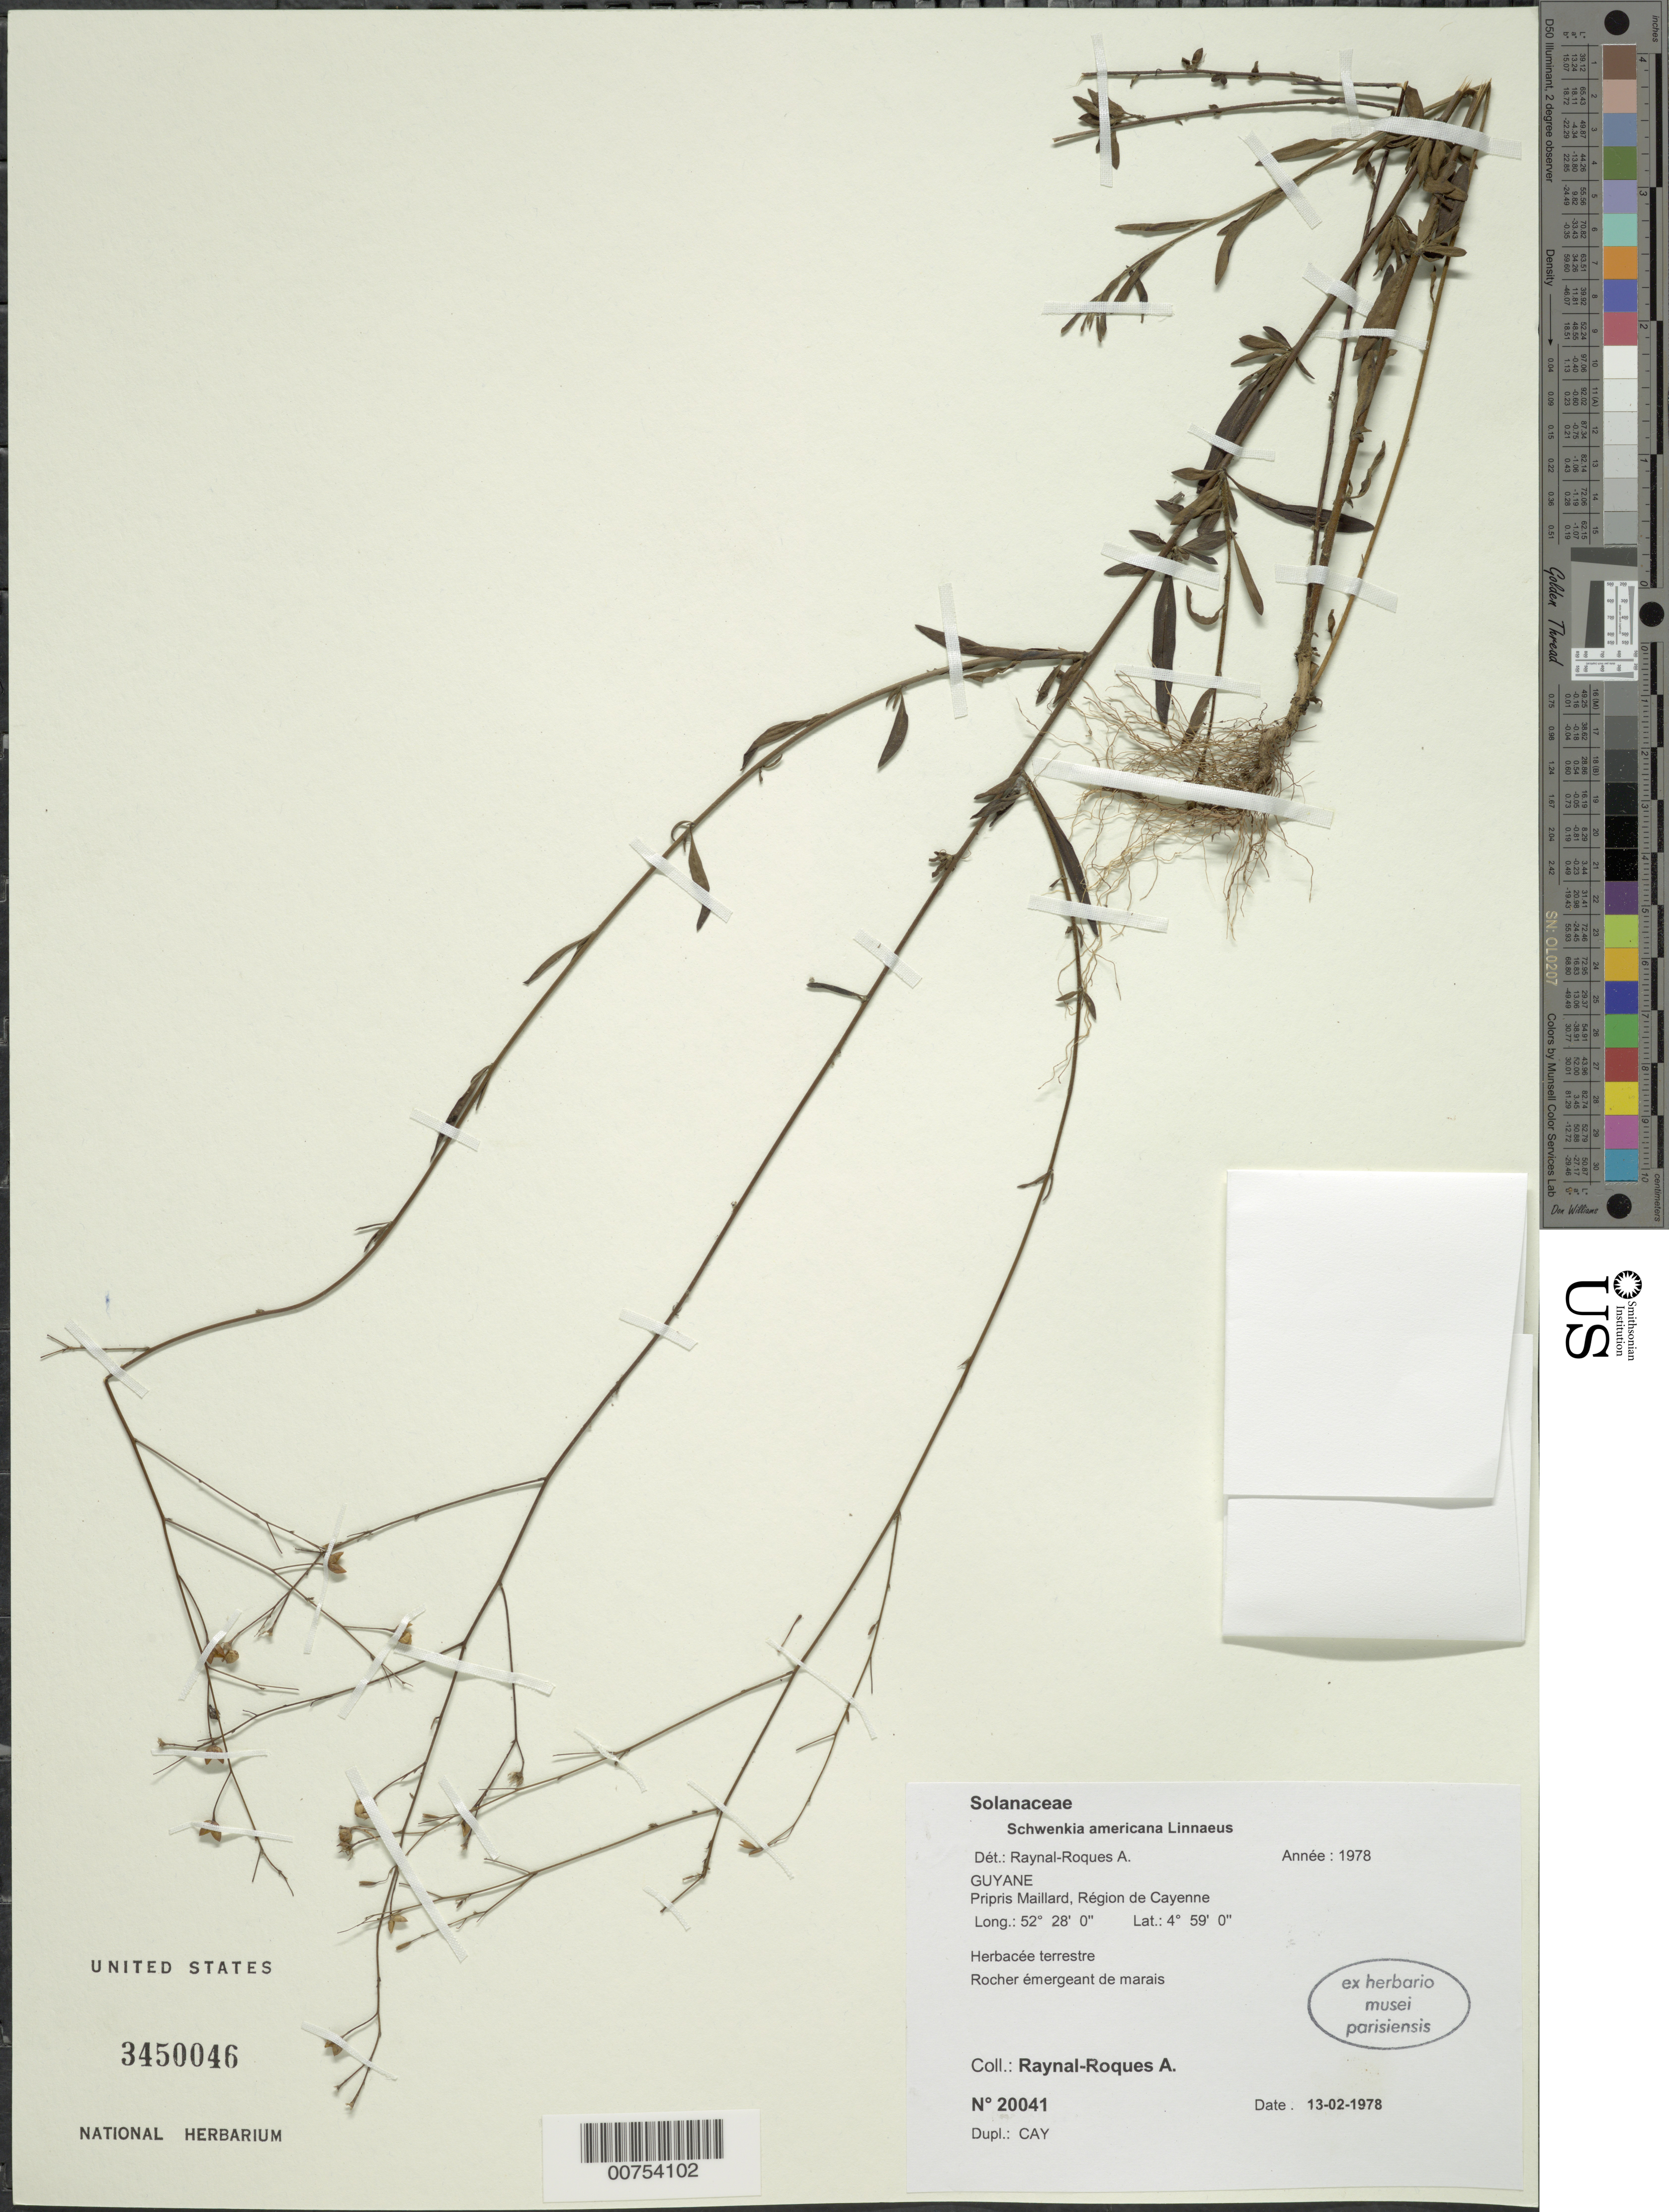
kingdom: Plantae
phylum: Tracheophyta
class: Magnoliopsida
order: Solanales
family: Solanaceae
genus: Schwenckia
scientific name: Schwenckia americana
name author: L.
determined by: Raynal, A. M.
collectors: A. M. Raynal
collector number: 20041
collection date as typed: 13-Feb-78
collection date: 1978-02-13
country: French Guiana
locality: Pripris Maillard, vic. Cayenne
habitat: On rocks emerging from marsh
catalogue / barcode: US 3450046